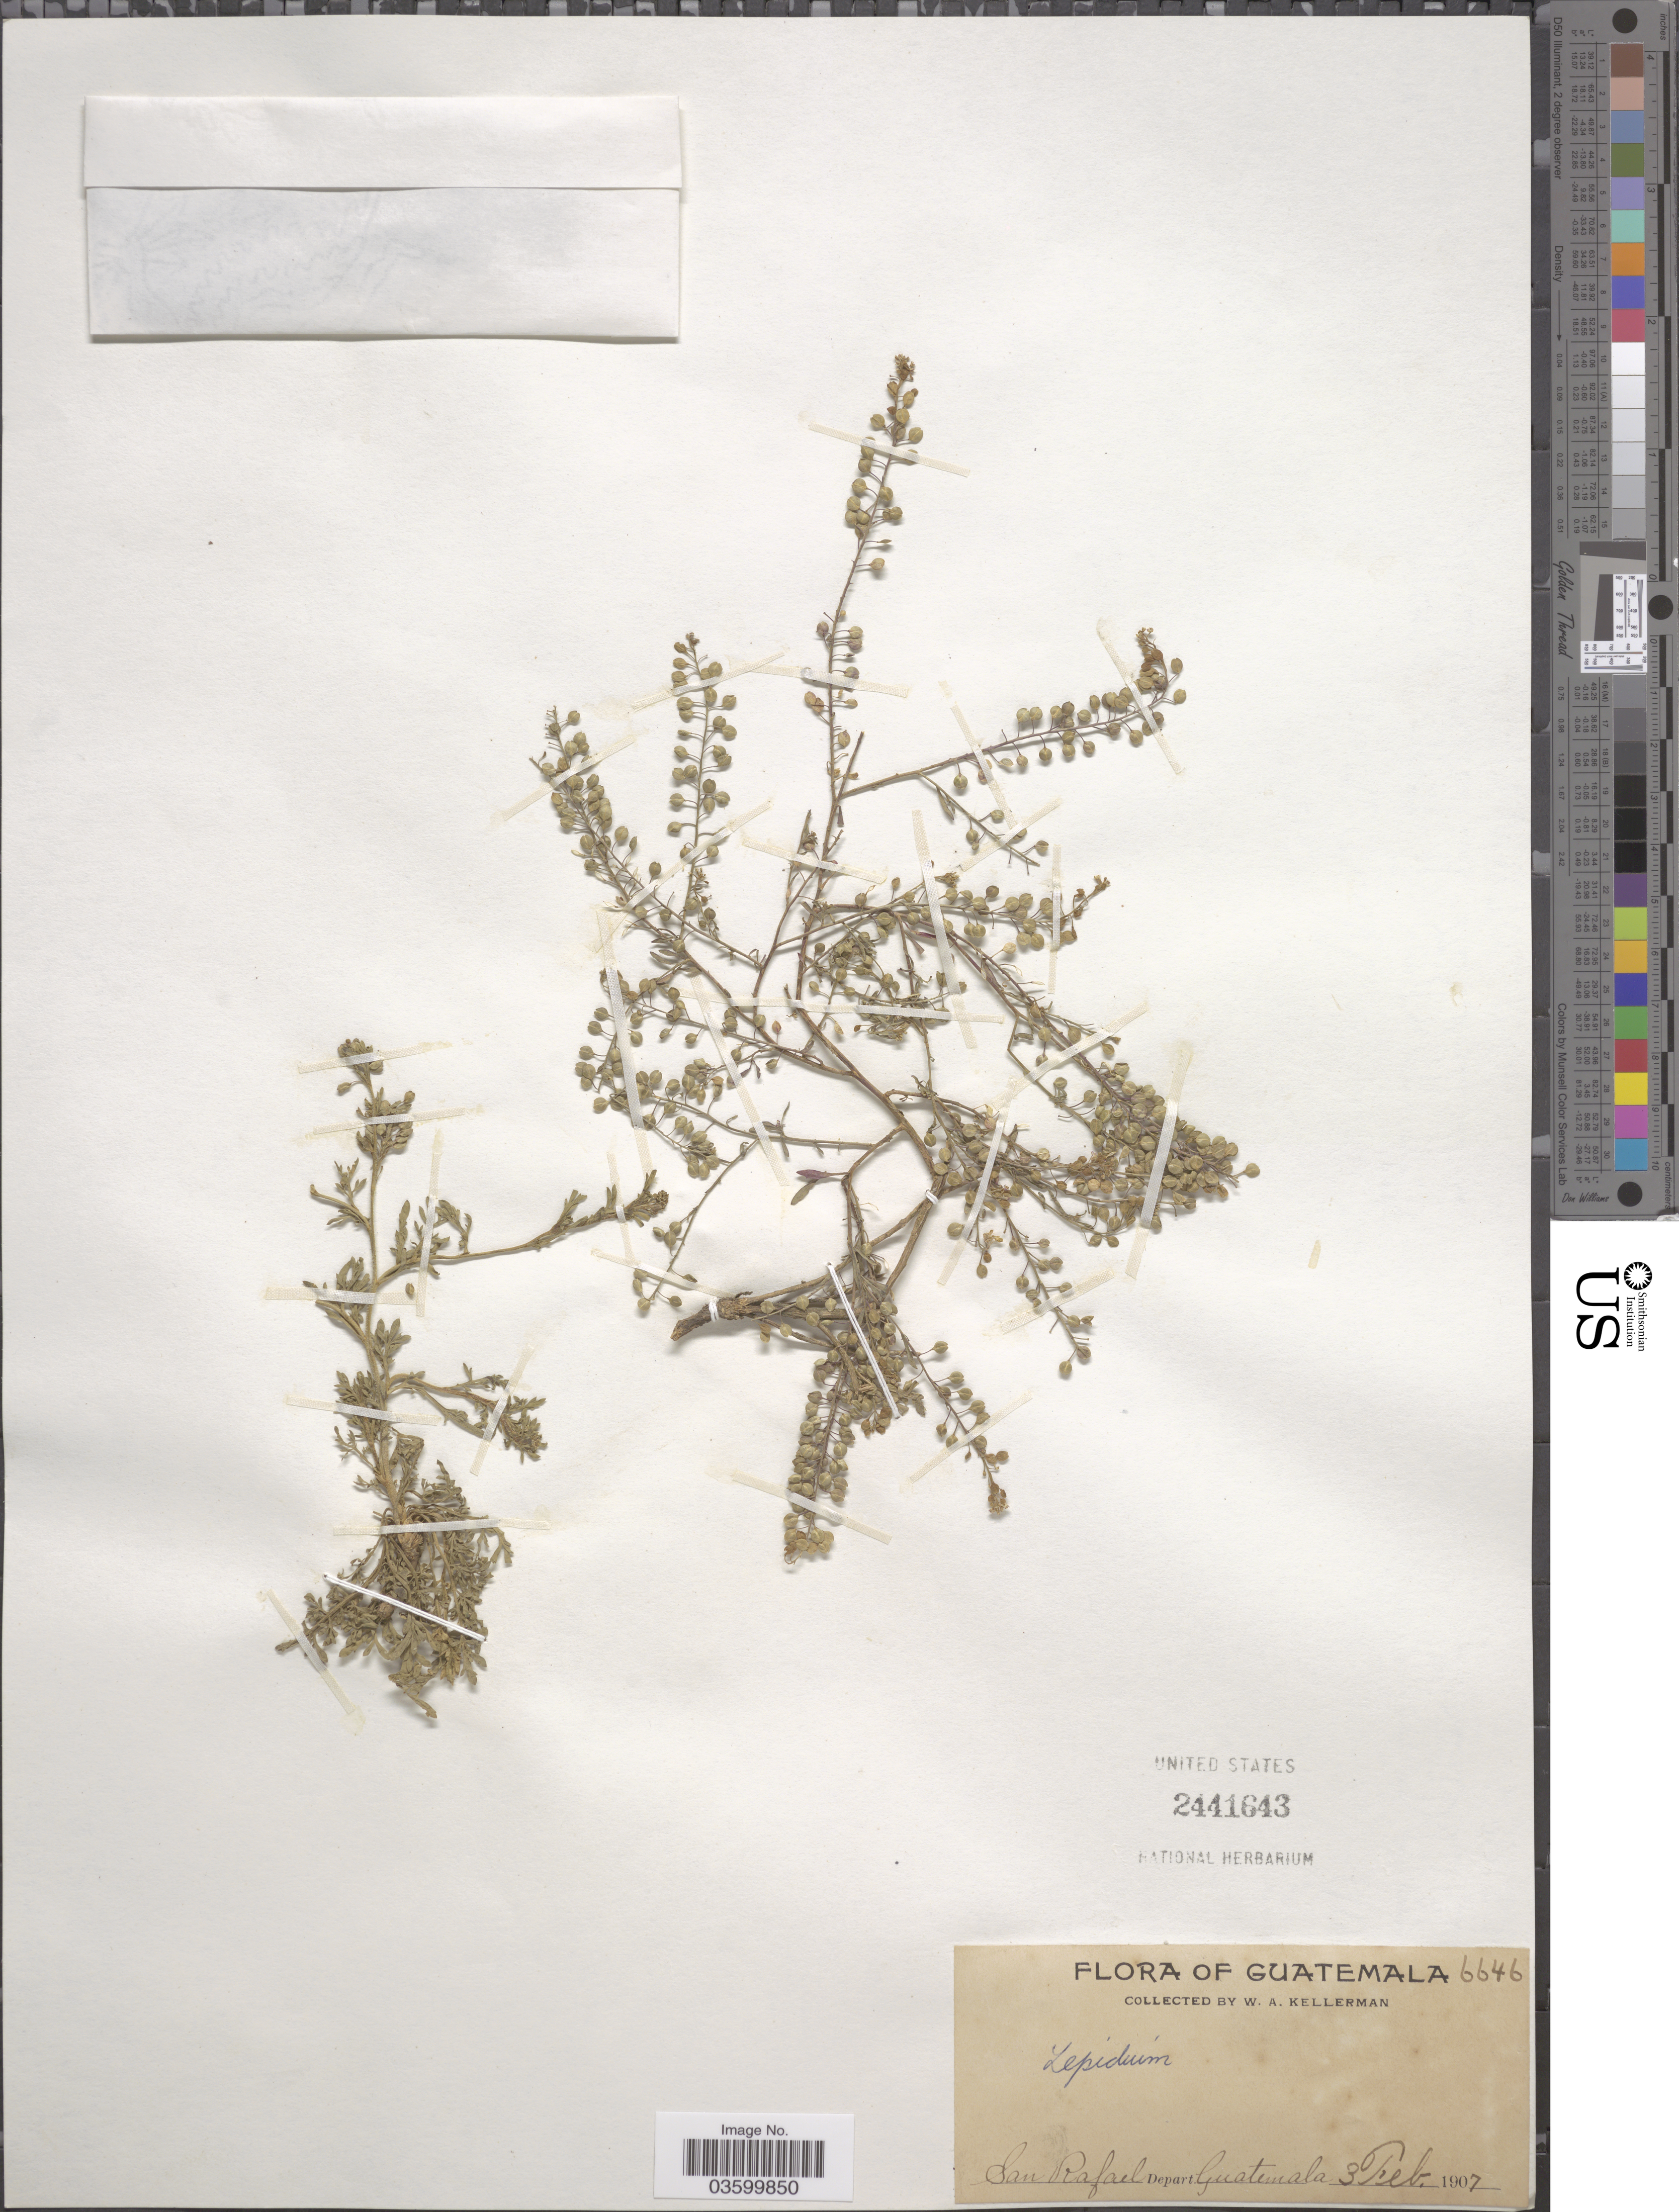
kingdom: Plantae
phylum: Tracheophyta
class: Magnoliopsida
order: Brassicales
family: Brassicaceae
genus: Lepidium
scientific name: Lepidium virginicum var. pubescens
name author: (Greene) C.L. Hitchc.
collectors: W. Kellerman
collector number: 6646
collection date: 1907-02-03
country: Guatemala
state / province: Guatemala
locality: San Rafael. Depart. Guatemala.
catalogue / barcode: US 2441643